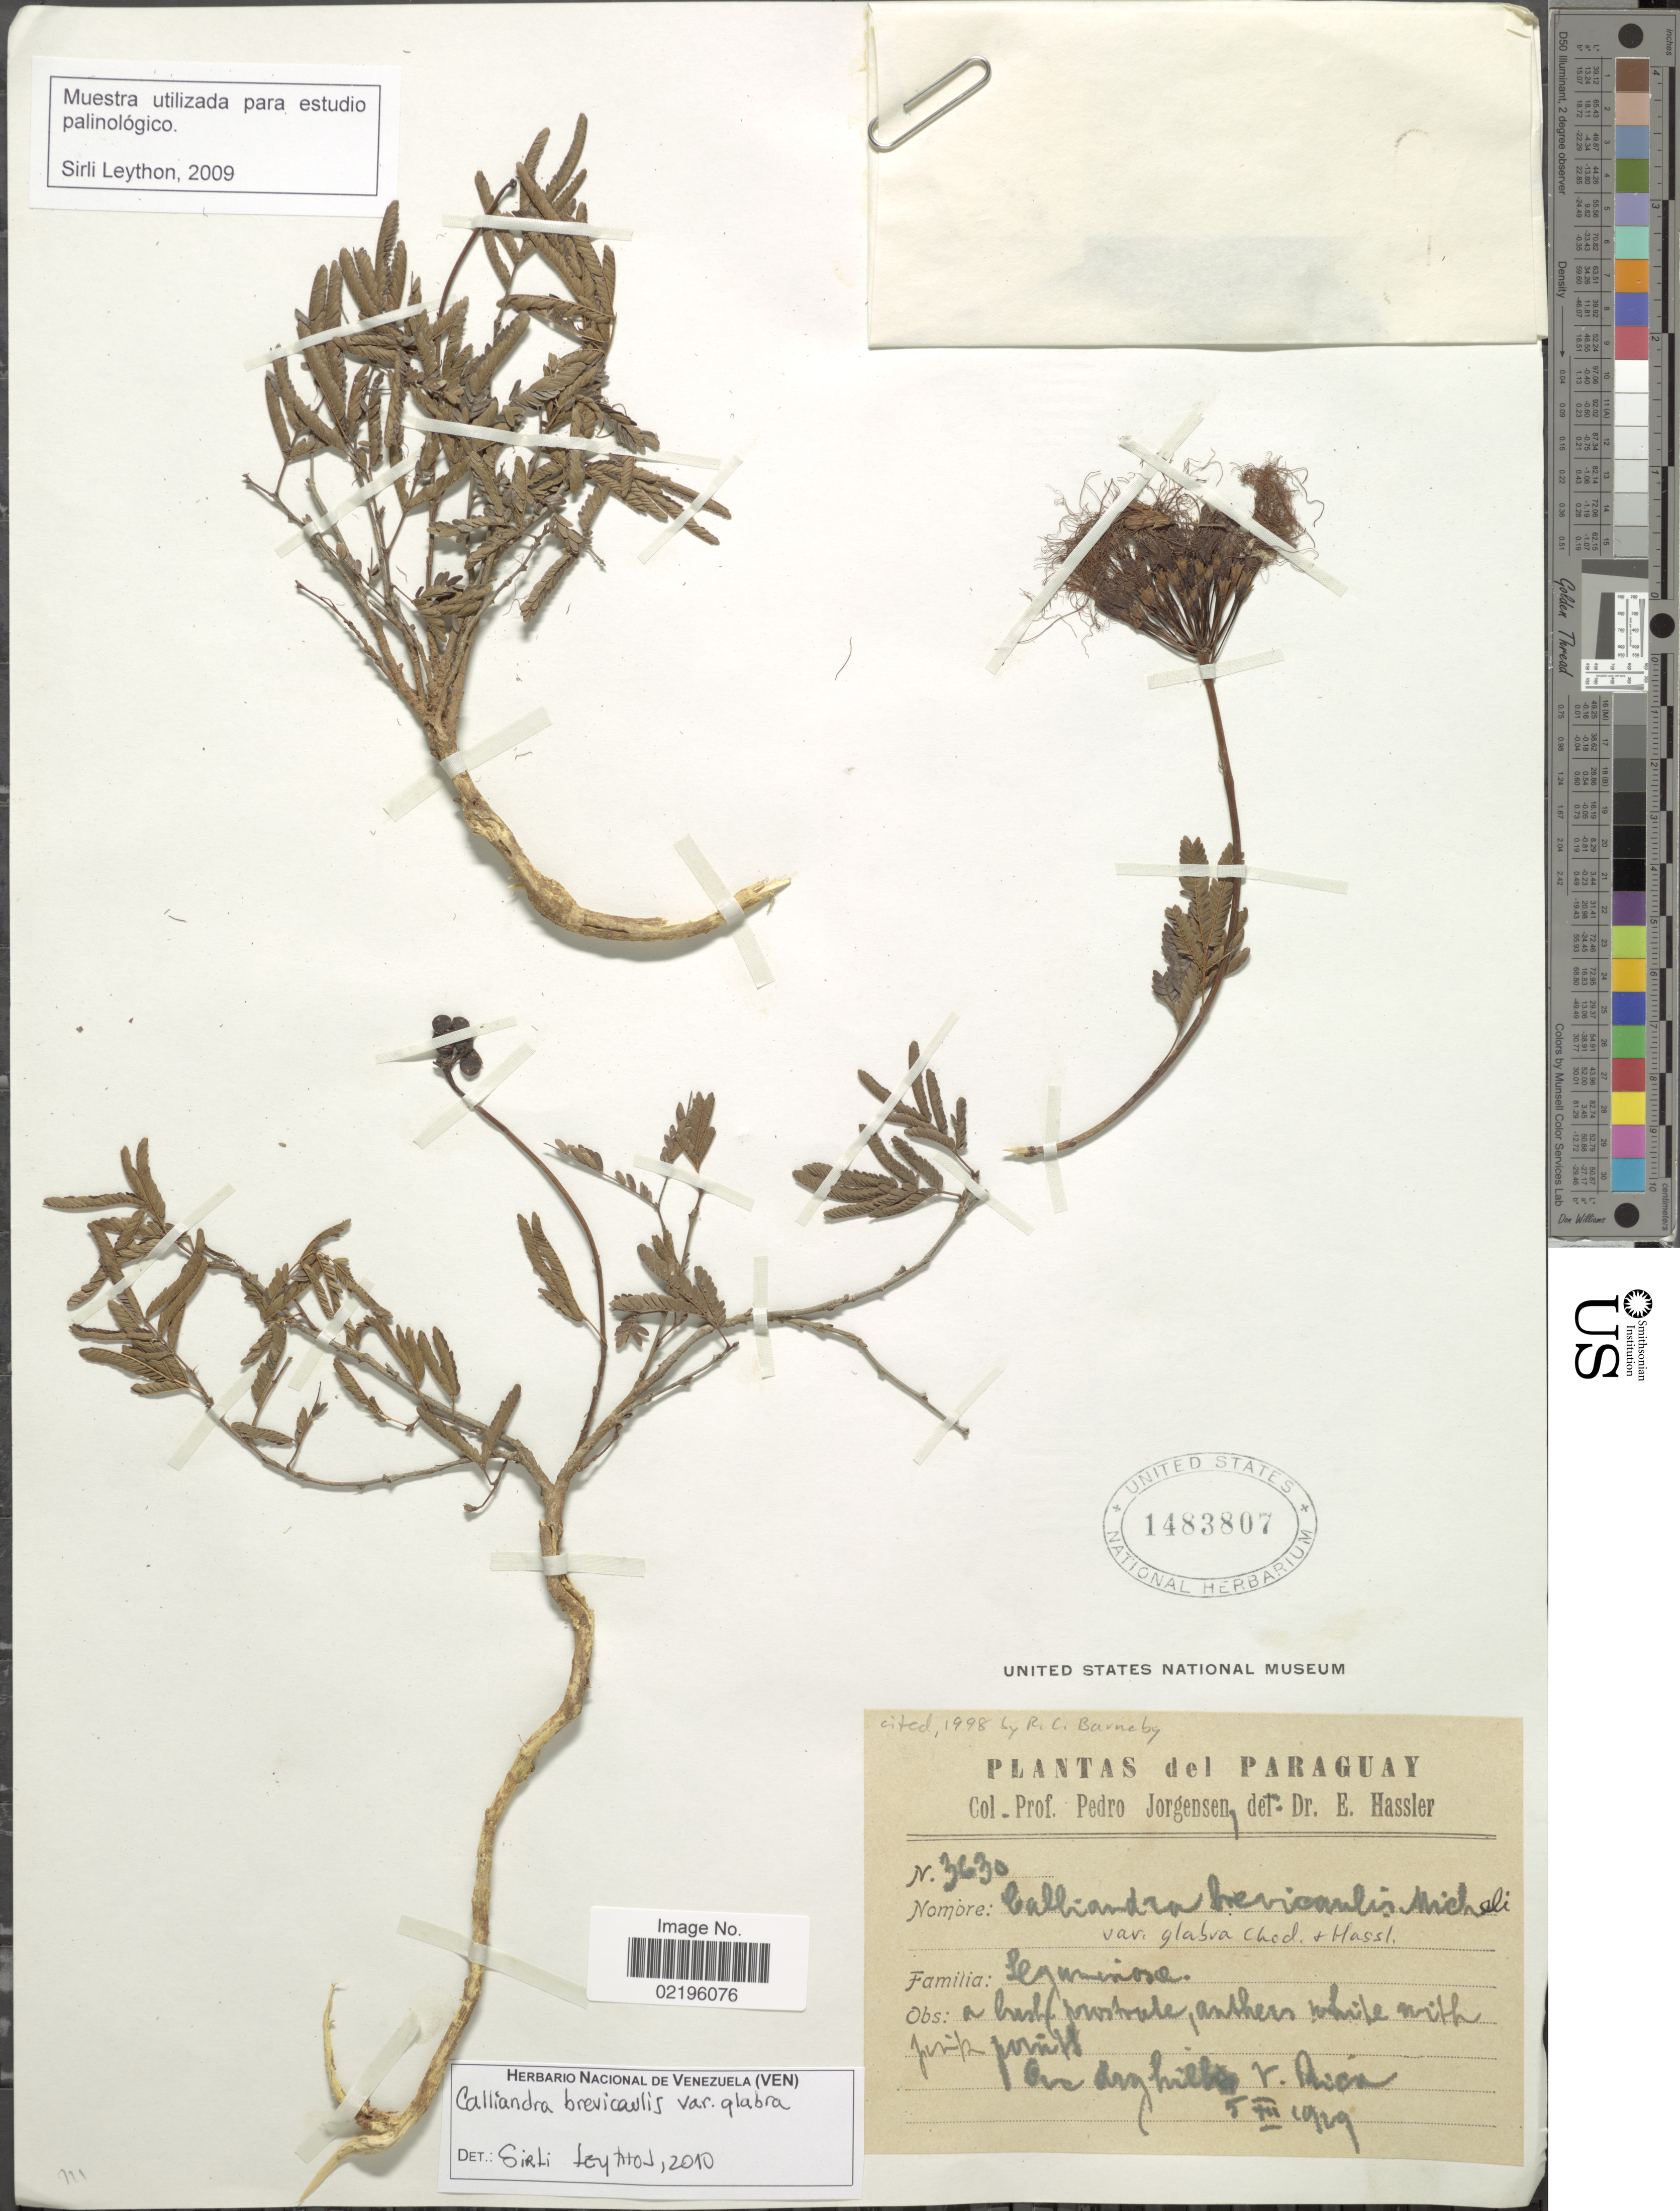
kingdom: Plantae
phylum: Tracheophyta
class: Magnoliopsida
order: Fabales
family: Fabaceae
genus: Calliandra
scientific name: Calliandra brevicaulis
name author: Micheli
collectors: P. Jorgenson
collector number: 3630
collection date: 1929-03-05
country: Paraguay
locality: V. Rica.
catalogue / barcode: US 1483807